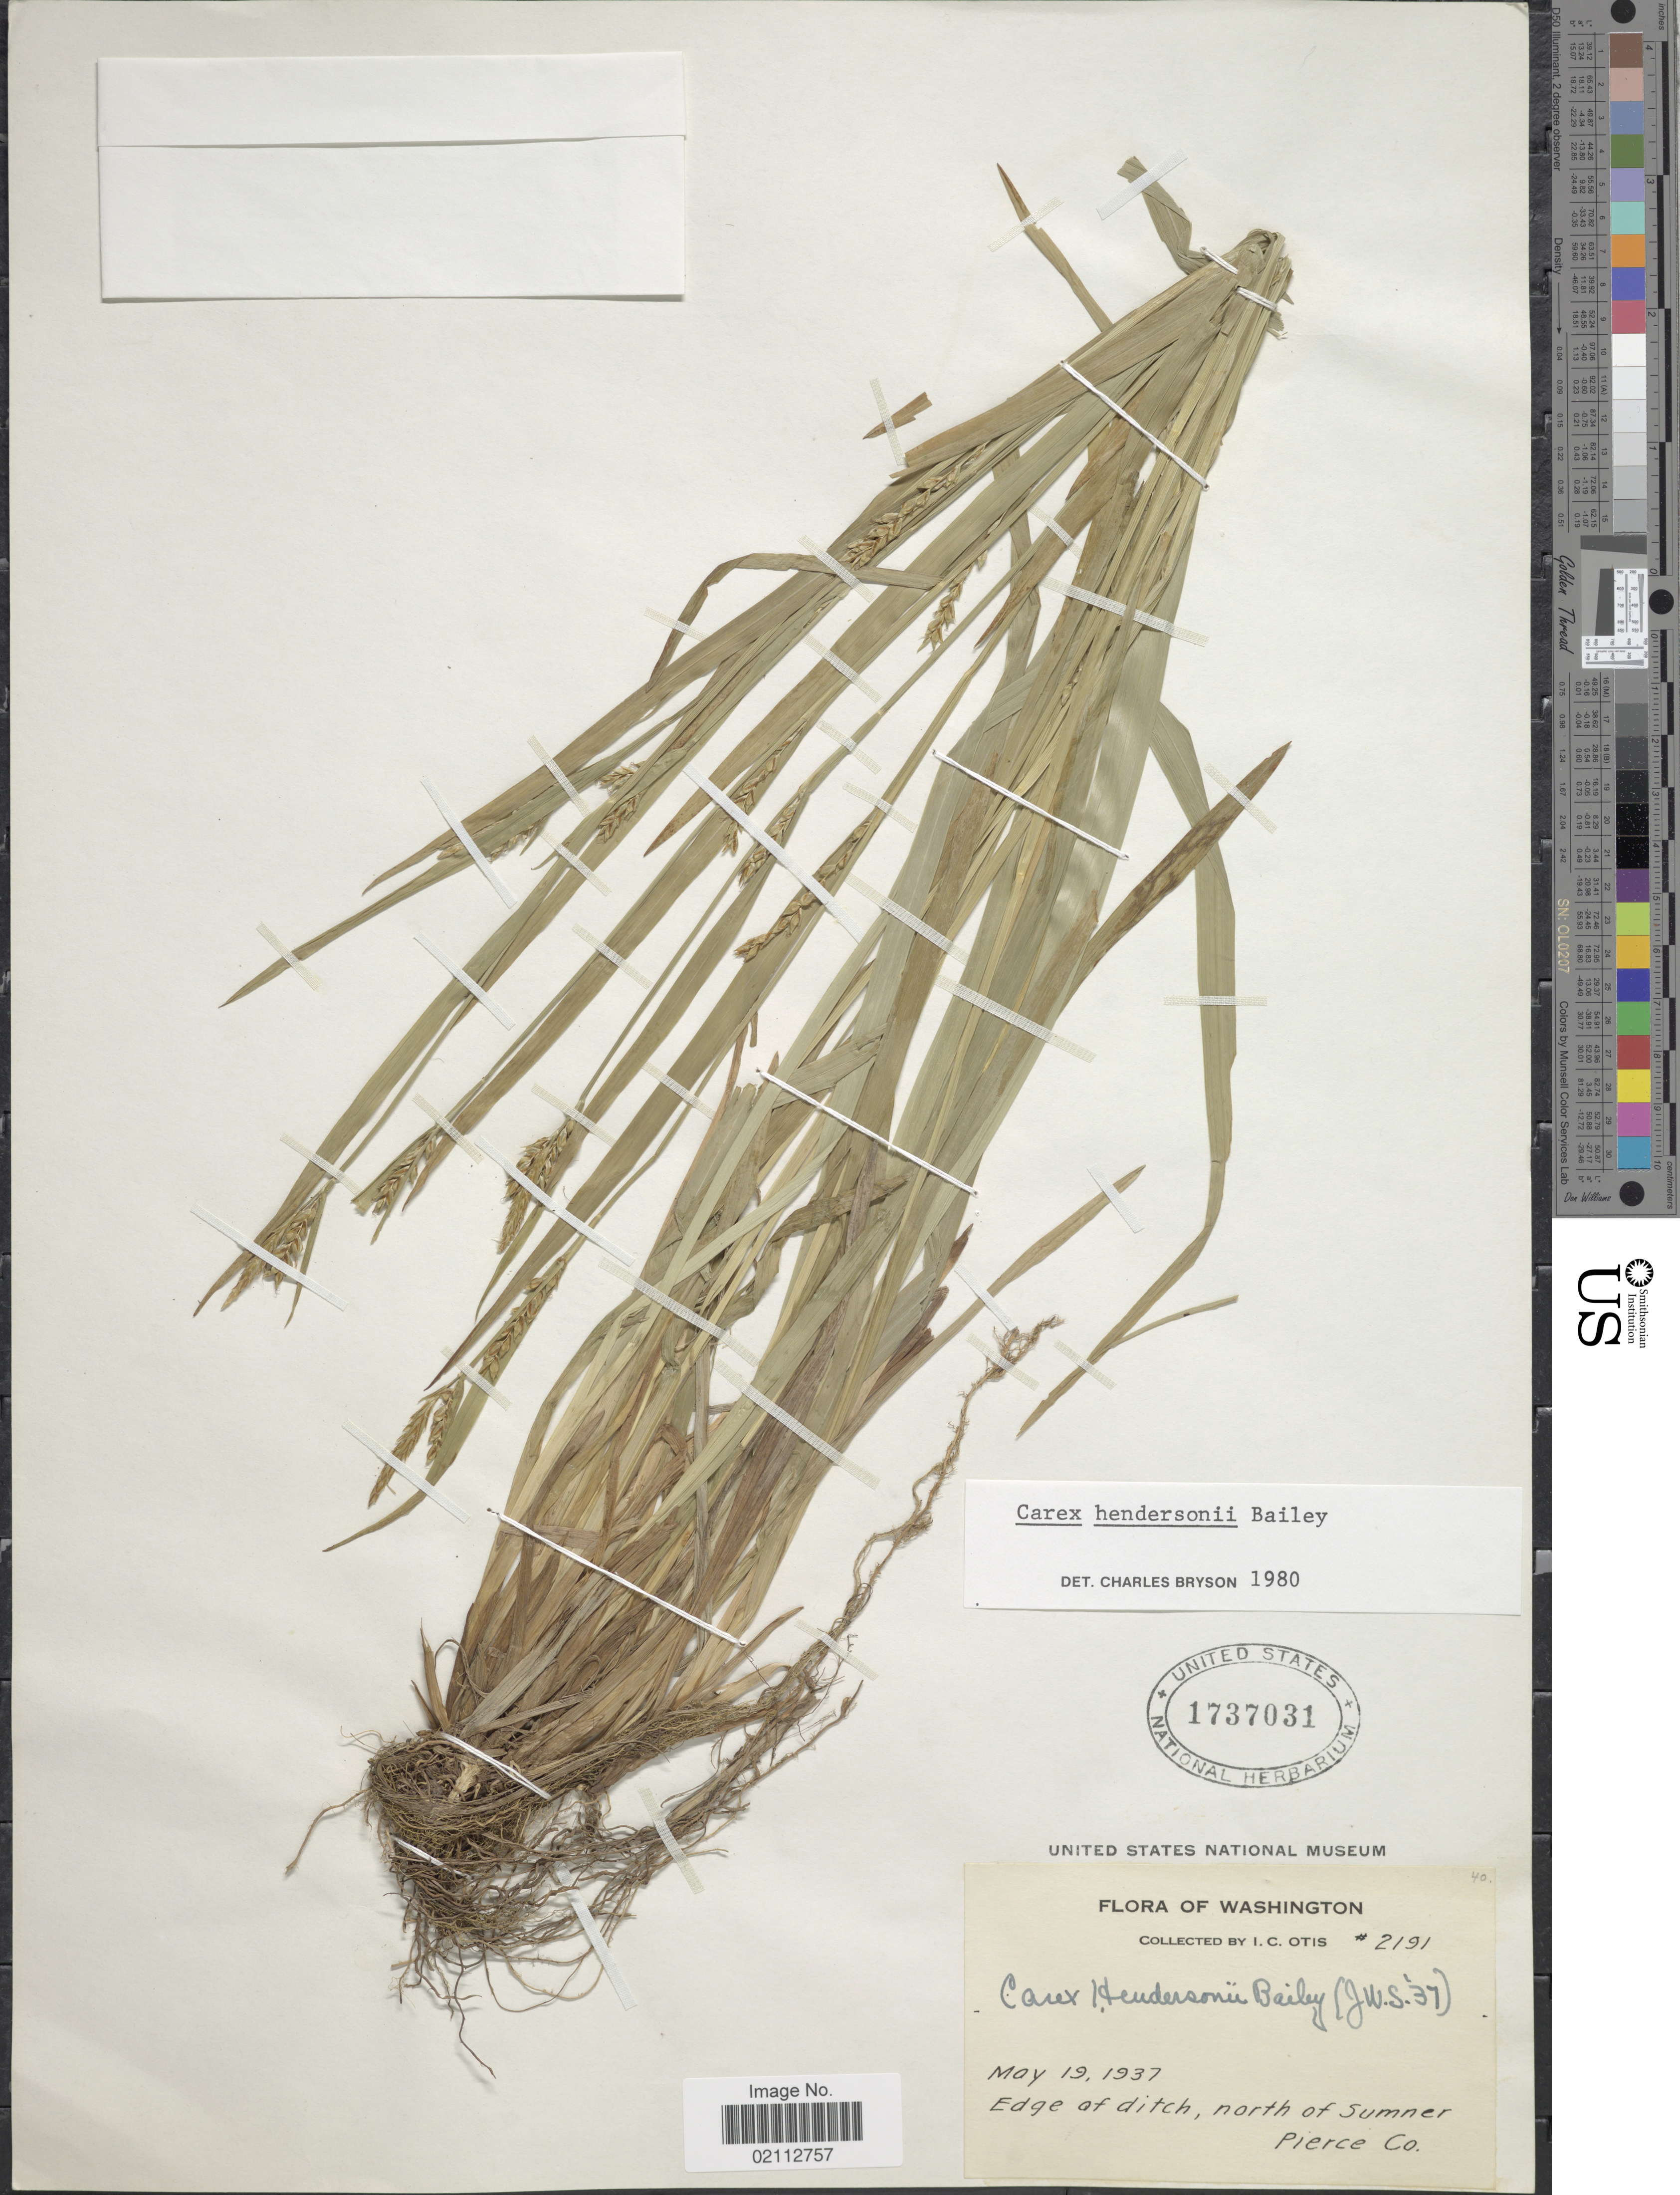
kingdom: Plantae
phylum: Tracheophyta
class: Liliopsida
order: Poales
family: Cyperaceae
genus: Carex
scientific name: Carex hendersonii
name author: L.H. Bailey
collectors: I. C. Otis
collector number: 2191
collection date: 1937-05-19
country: United States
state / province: Washington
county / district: Pierce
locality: North of Sumner. Pierce Co.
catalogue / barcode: US 1737031